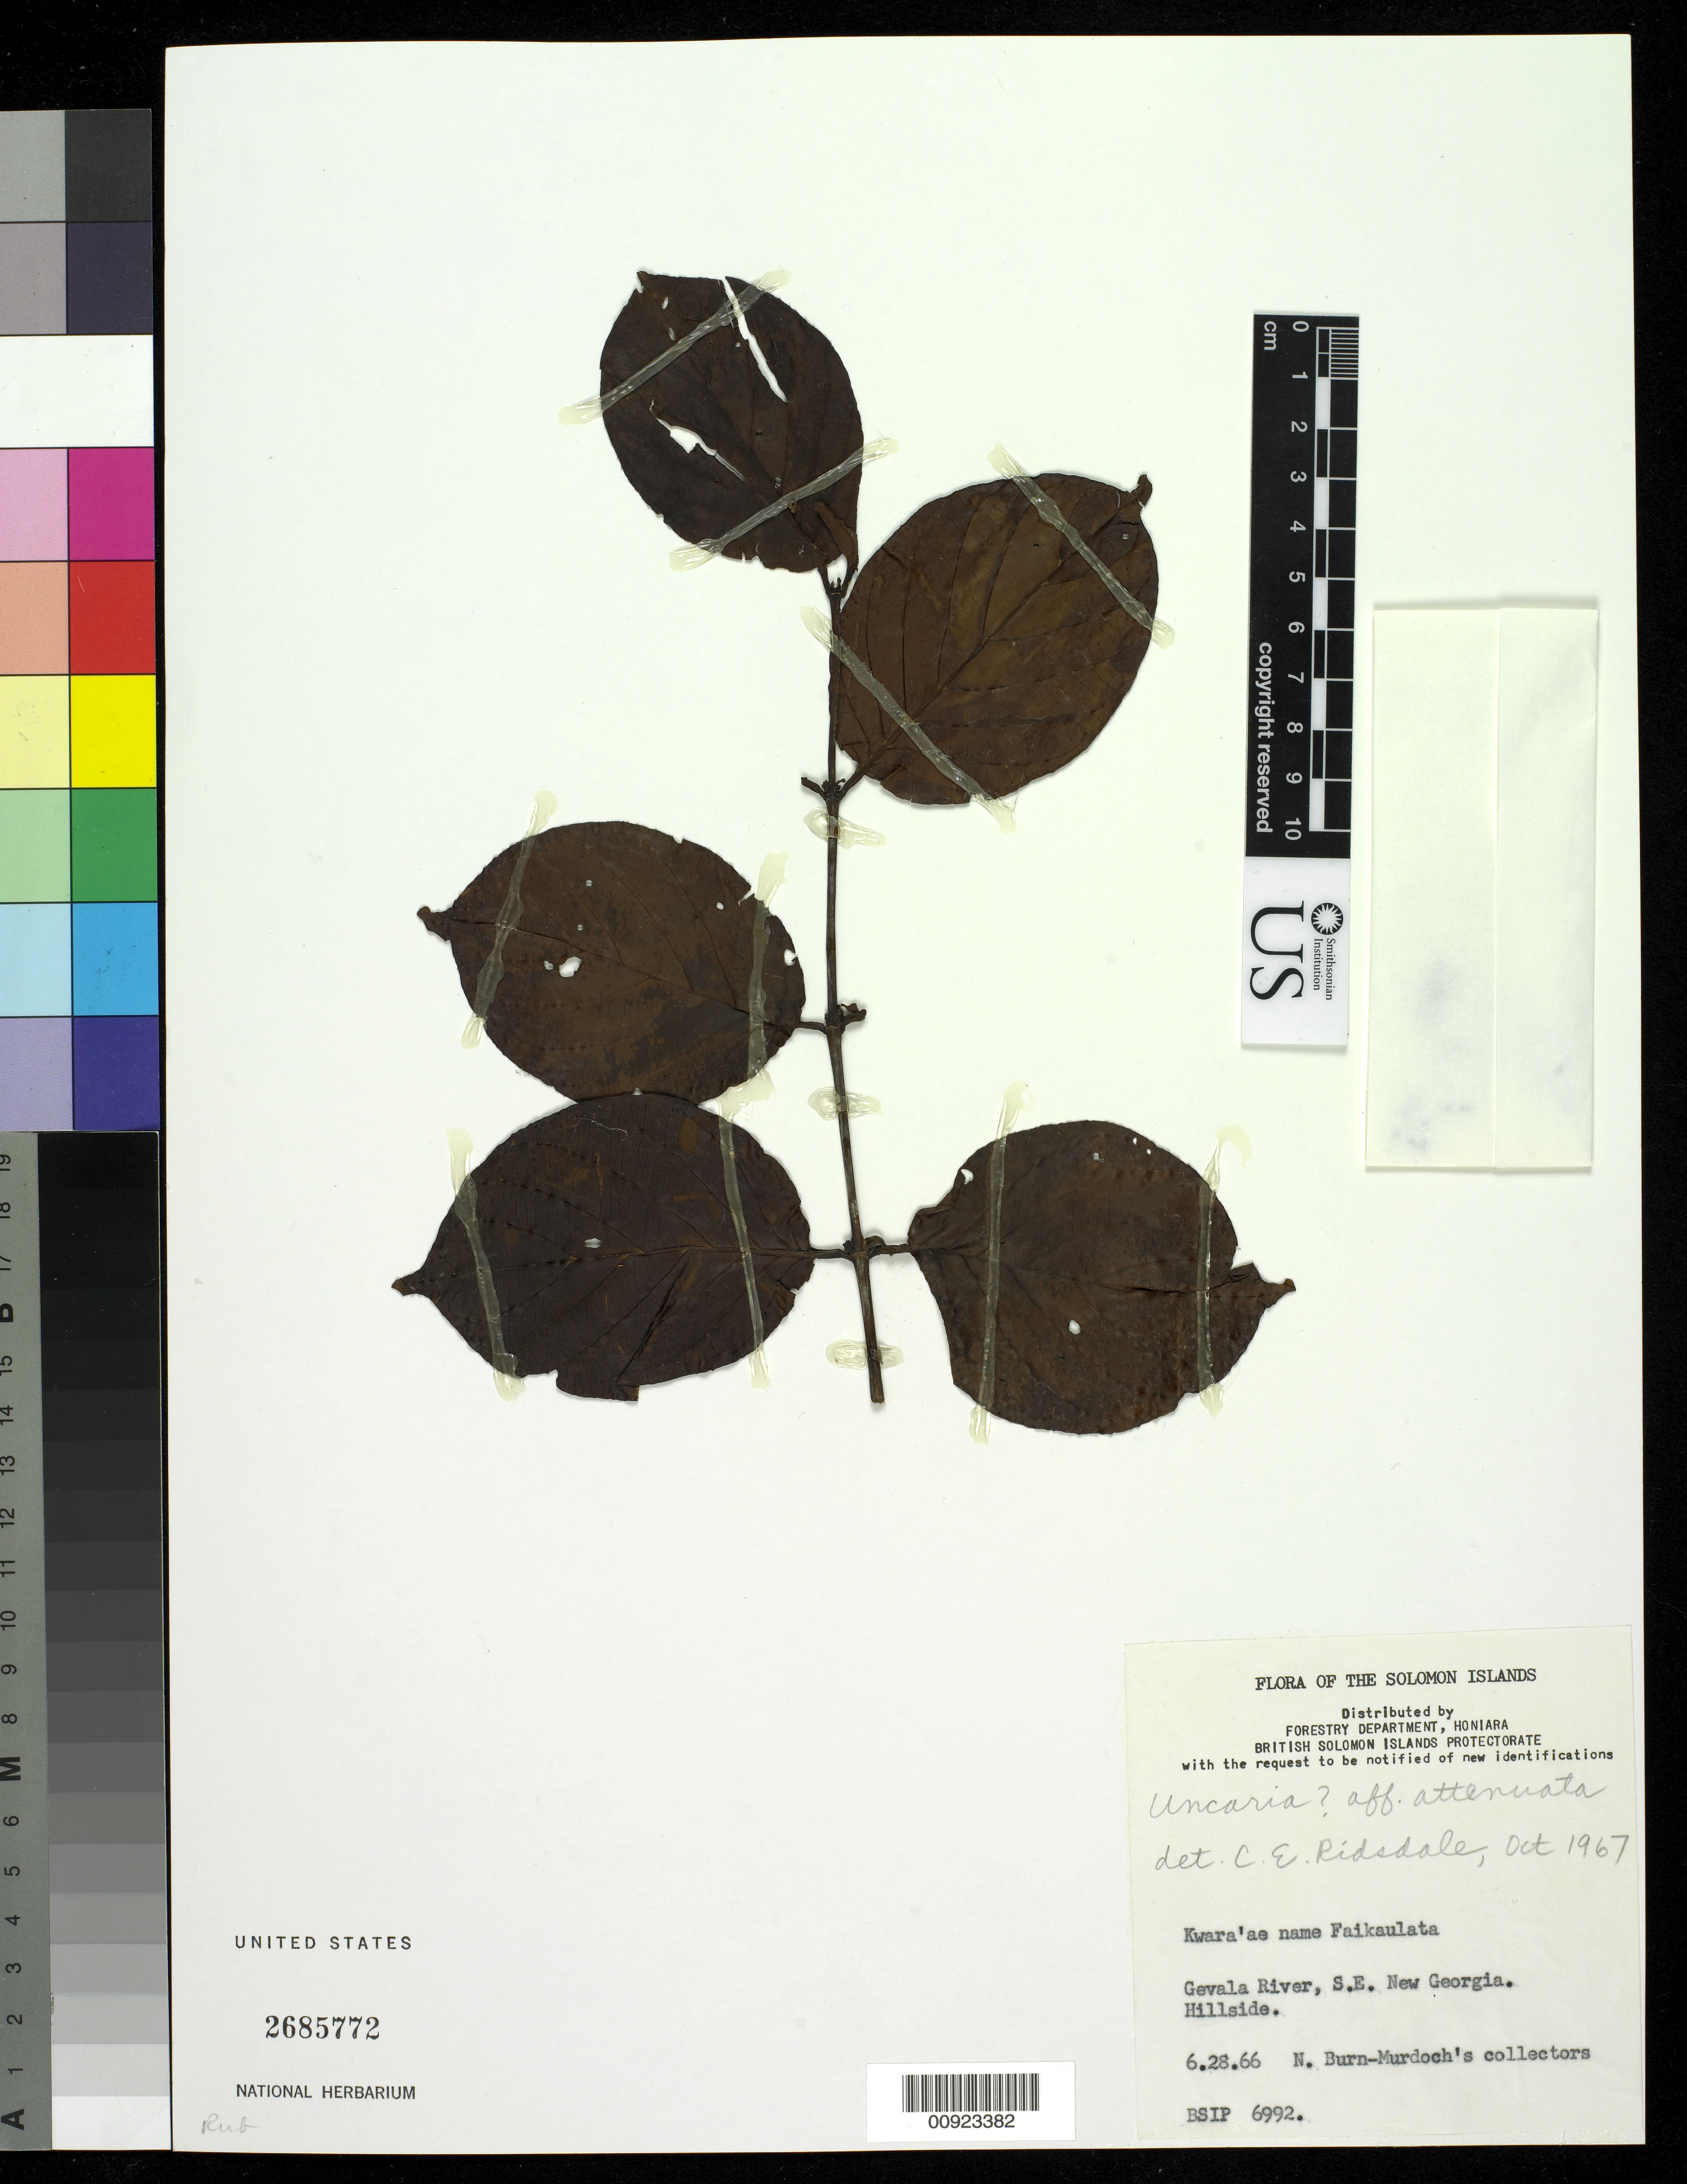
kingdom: Plantae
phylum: Tracheophyta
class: Magnoliopsida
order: Gentianales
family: Rubiaceae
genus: Uncaria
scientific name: Uncaria attenuata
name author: Korth.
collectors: N. Burn-Murdoch's collectors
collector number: BSIP 6992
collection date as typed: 28 Jun 1966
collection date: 1966-06-28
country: Solomon Islands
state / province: Western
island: New Georgia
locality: Gevala River, SE New Georgia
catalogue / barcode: US 2685772